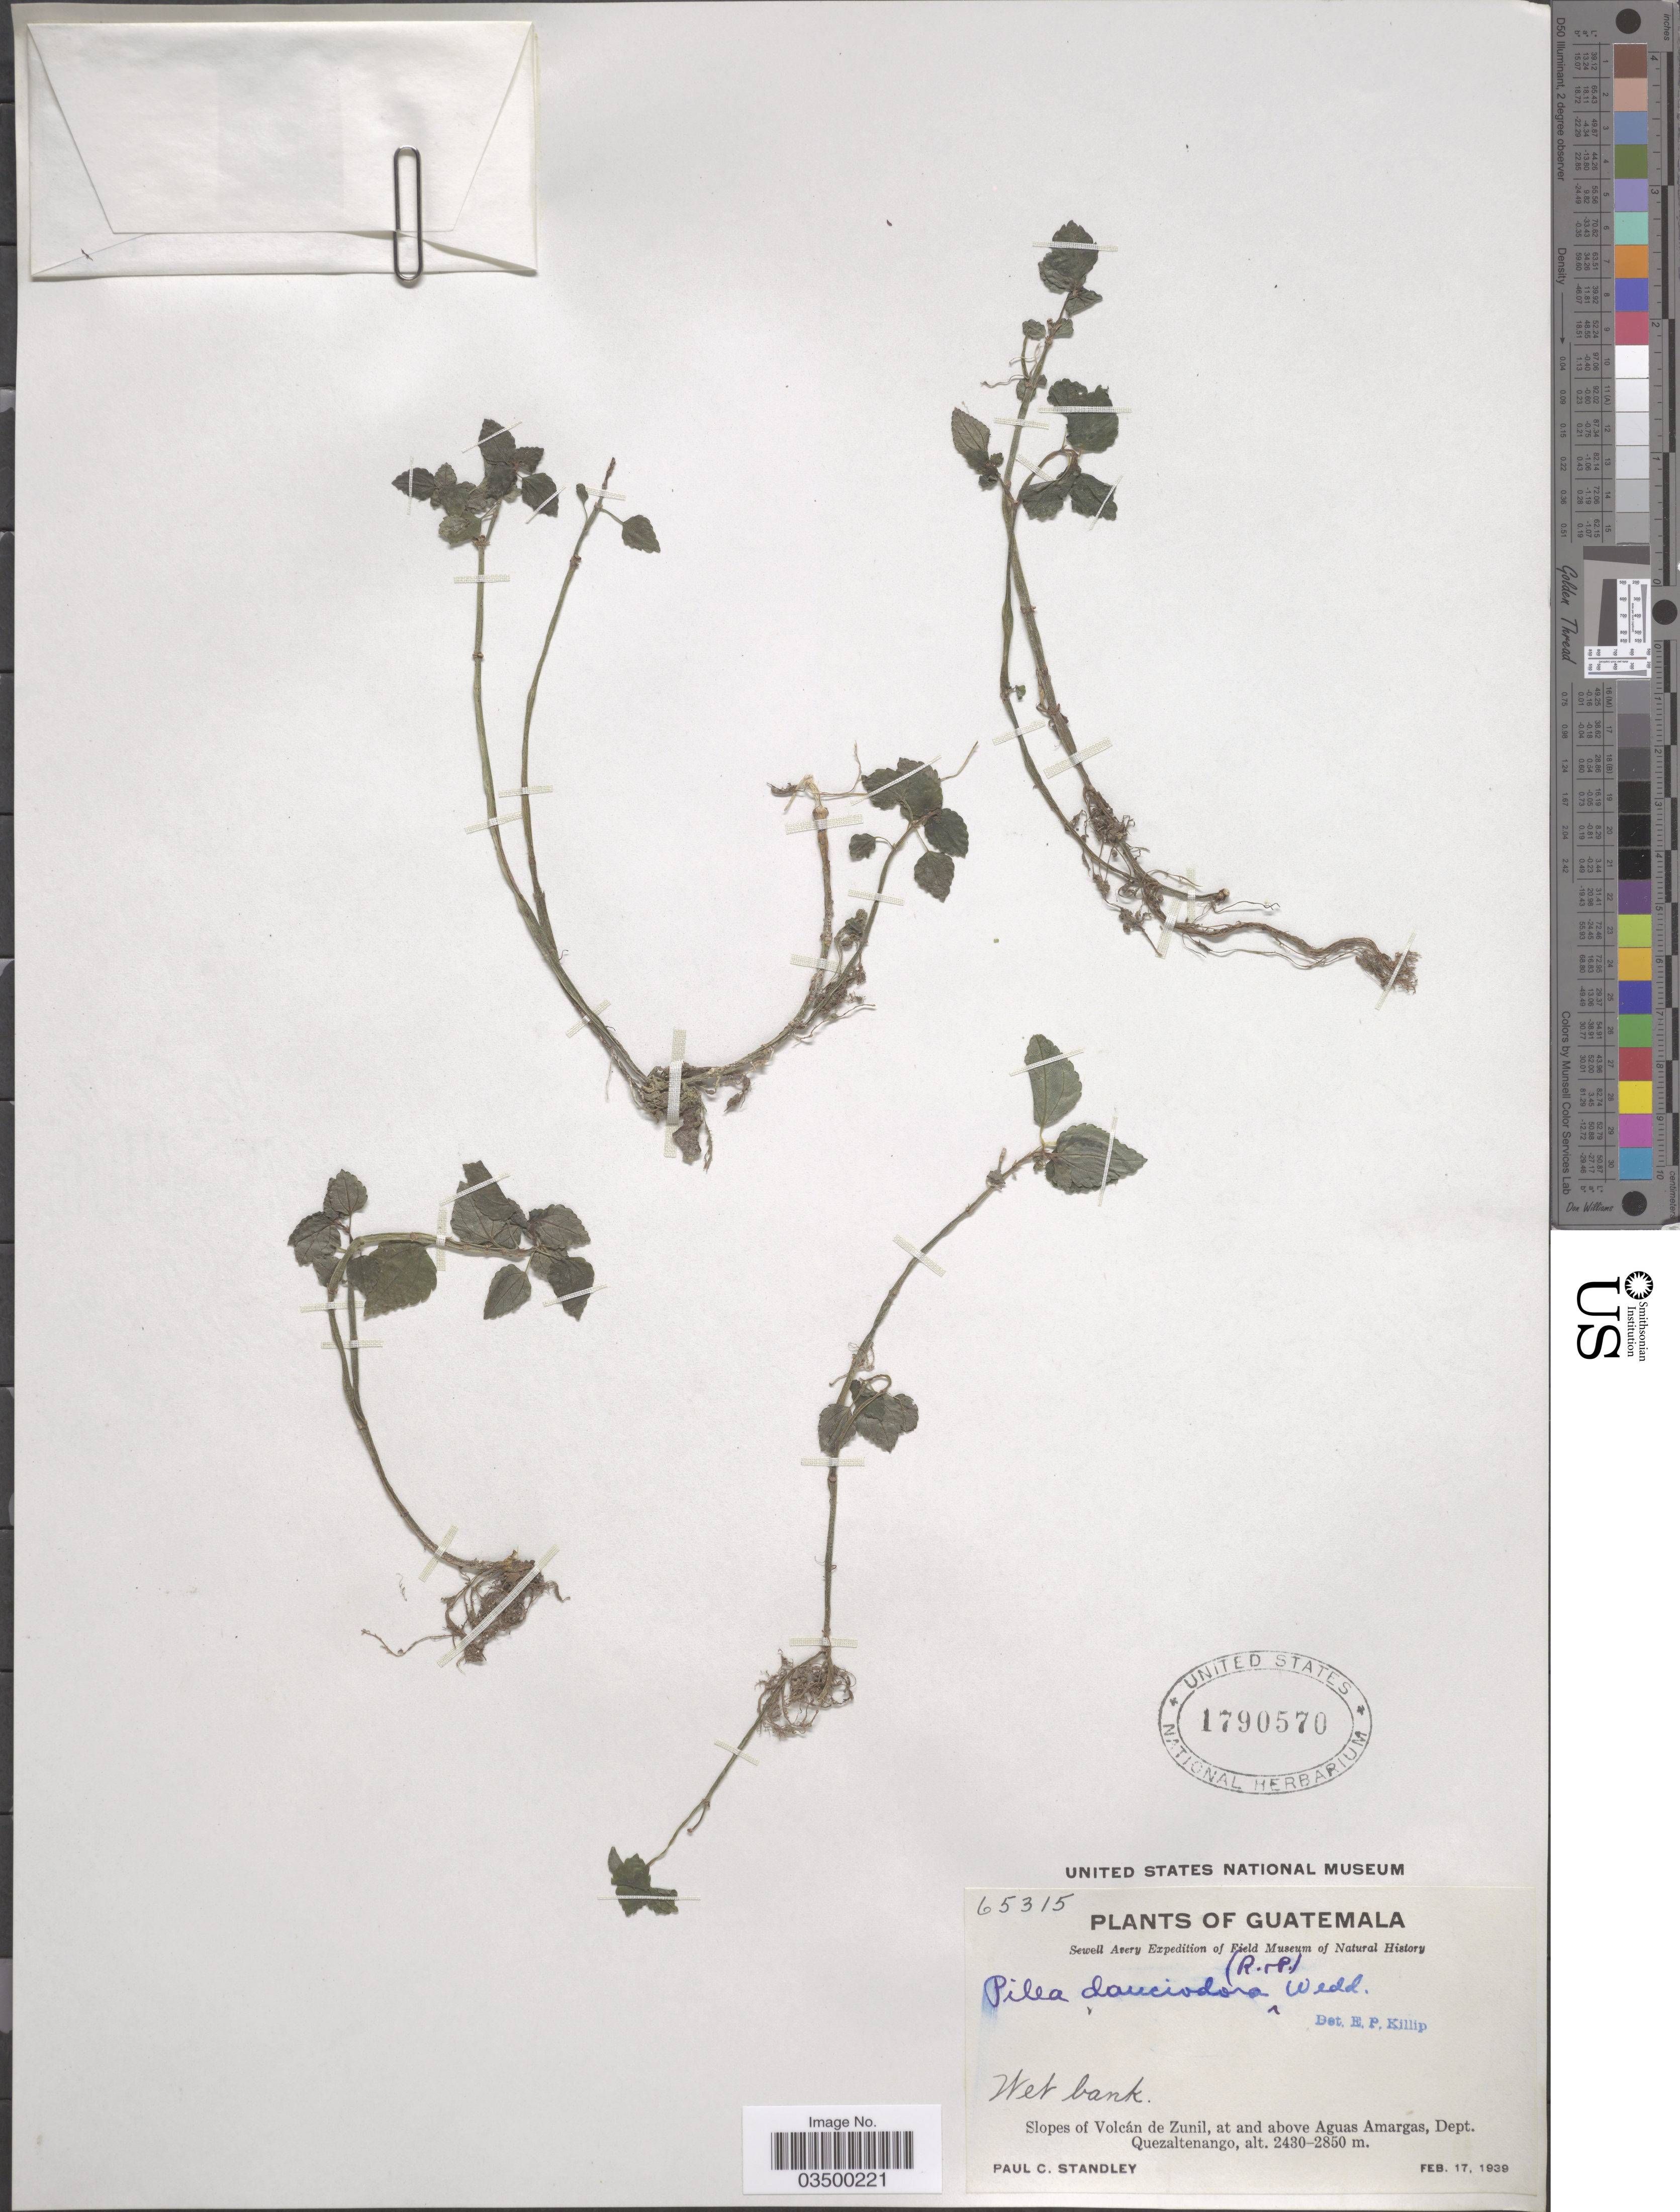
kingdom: Plantae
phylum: Tracheophyta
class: Magnoliopsida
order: Rosales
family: Urticaceae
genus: Pilea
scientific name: Pilea dauciodora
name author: Pav. ex Wedd.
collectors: P. C. Standley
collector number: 65315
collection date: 1939-02-17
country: Guatemala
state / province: Quetzaltenango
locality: Slopes of Volcán de Zunil, at and above Aguas Amargas, Dept. Quezaltenango.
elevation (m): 2430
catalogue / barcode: US 1790570